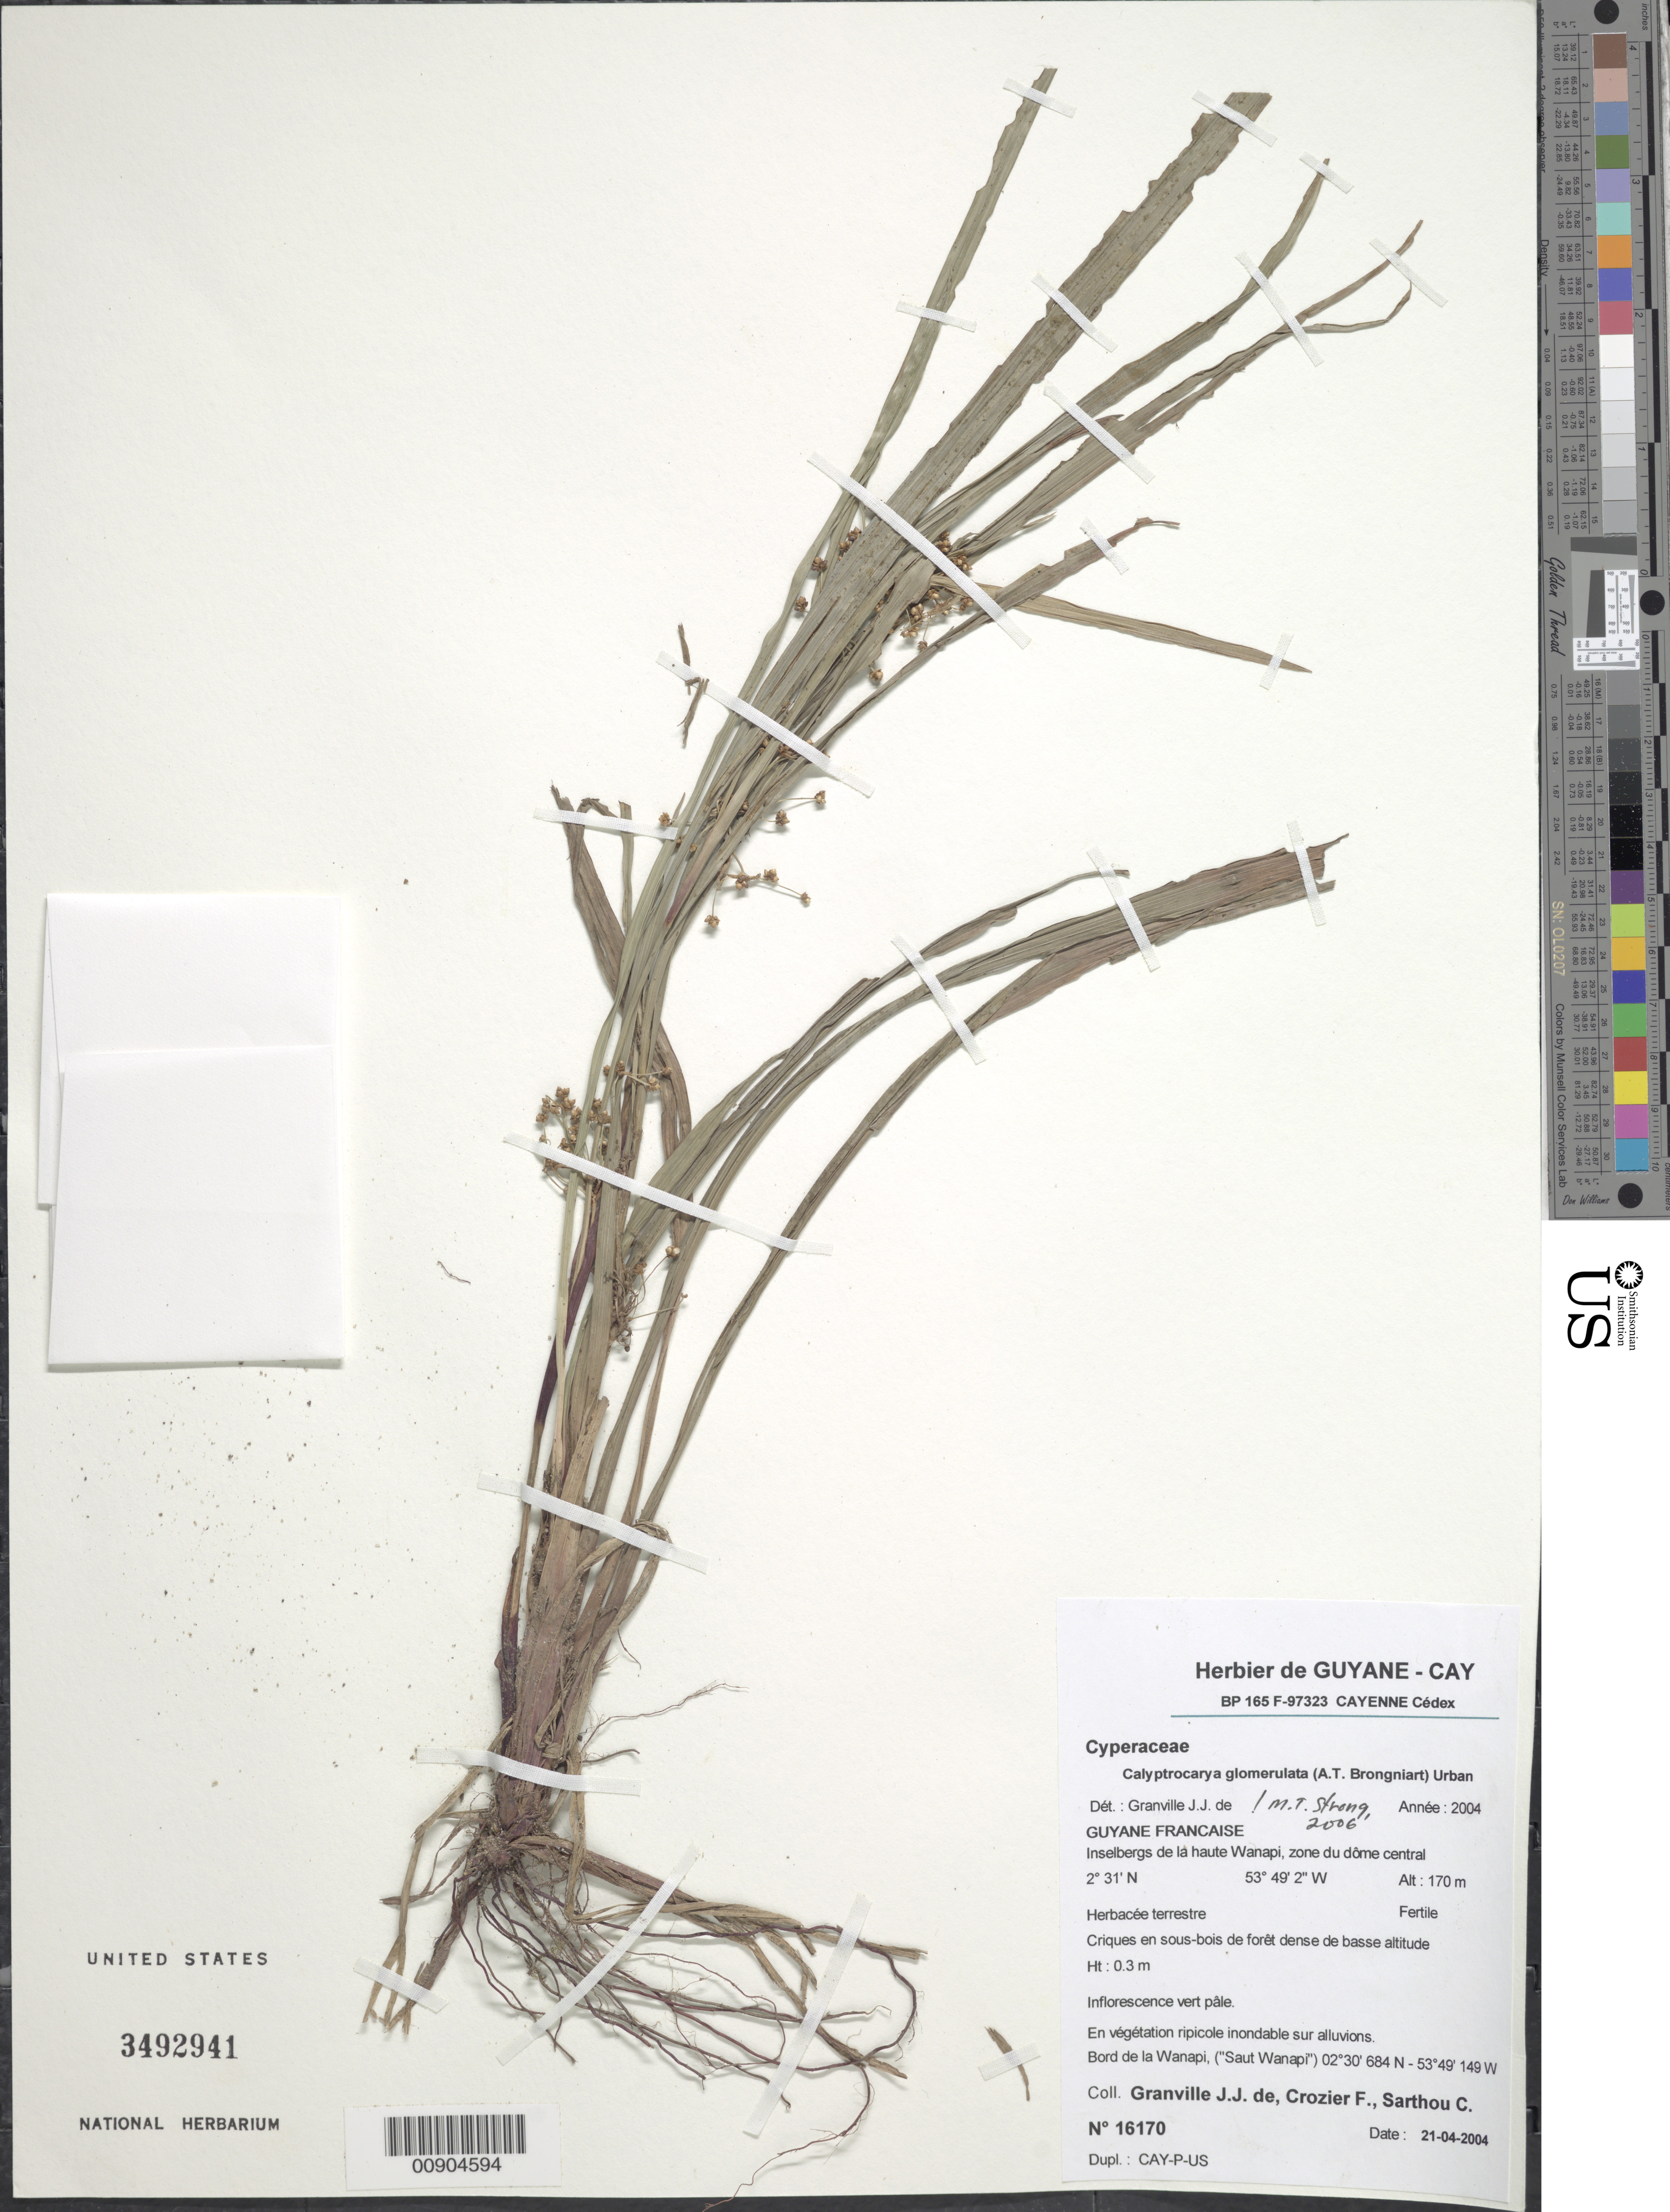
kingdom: Plantae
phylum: Tracheophyta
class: Liliopsida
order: Poales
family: Cyperaceae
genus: Calyptrocarya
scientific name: Calyptrocarya glomerulata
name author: (Brongn.) Urb.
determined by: Granville, J. J. de, (CAY), Institut de Recherche pour le Developpement (IRD) (FRENCH GUIANA)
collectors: J.-J. de Granville, F. Crozier & C. Sarthou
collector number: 16170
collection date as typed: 21-Apr-04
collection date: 2004-04-21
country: French Guiana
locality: Inselbergs de la haute Wanapi, bord de Wanapi ("Saut Wanapi")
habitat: Criques en sous bois de forêt dense de basse altitude; en végétation ripicole inondable, sur alluvions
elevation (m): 170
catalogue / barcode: US 3492941